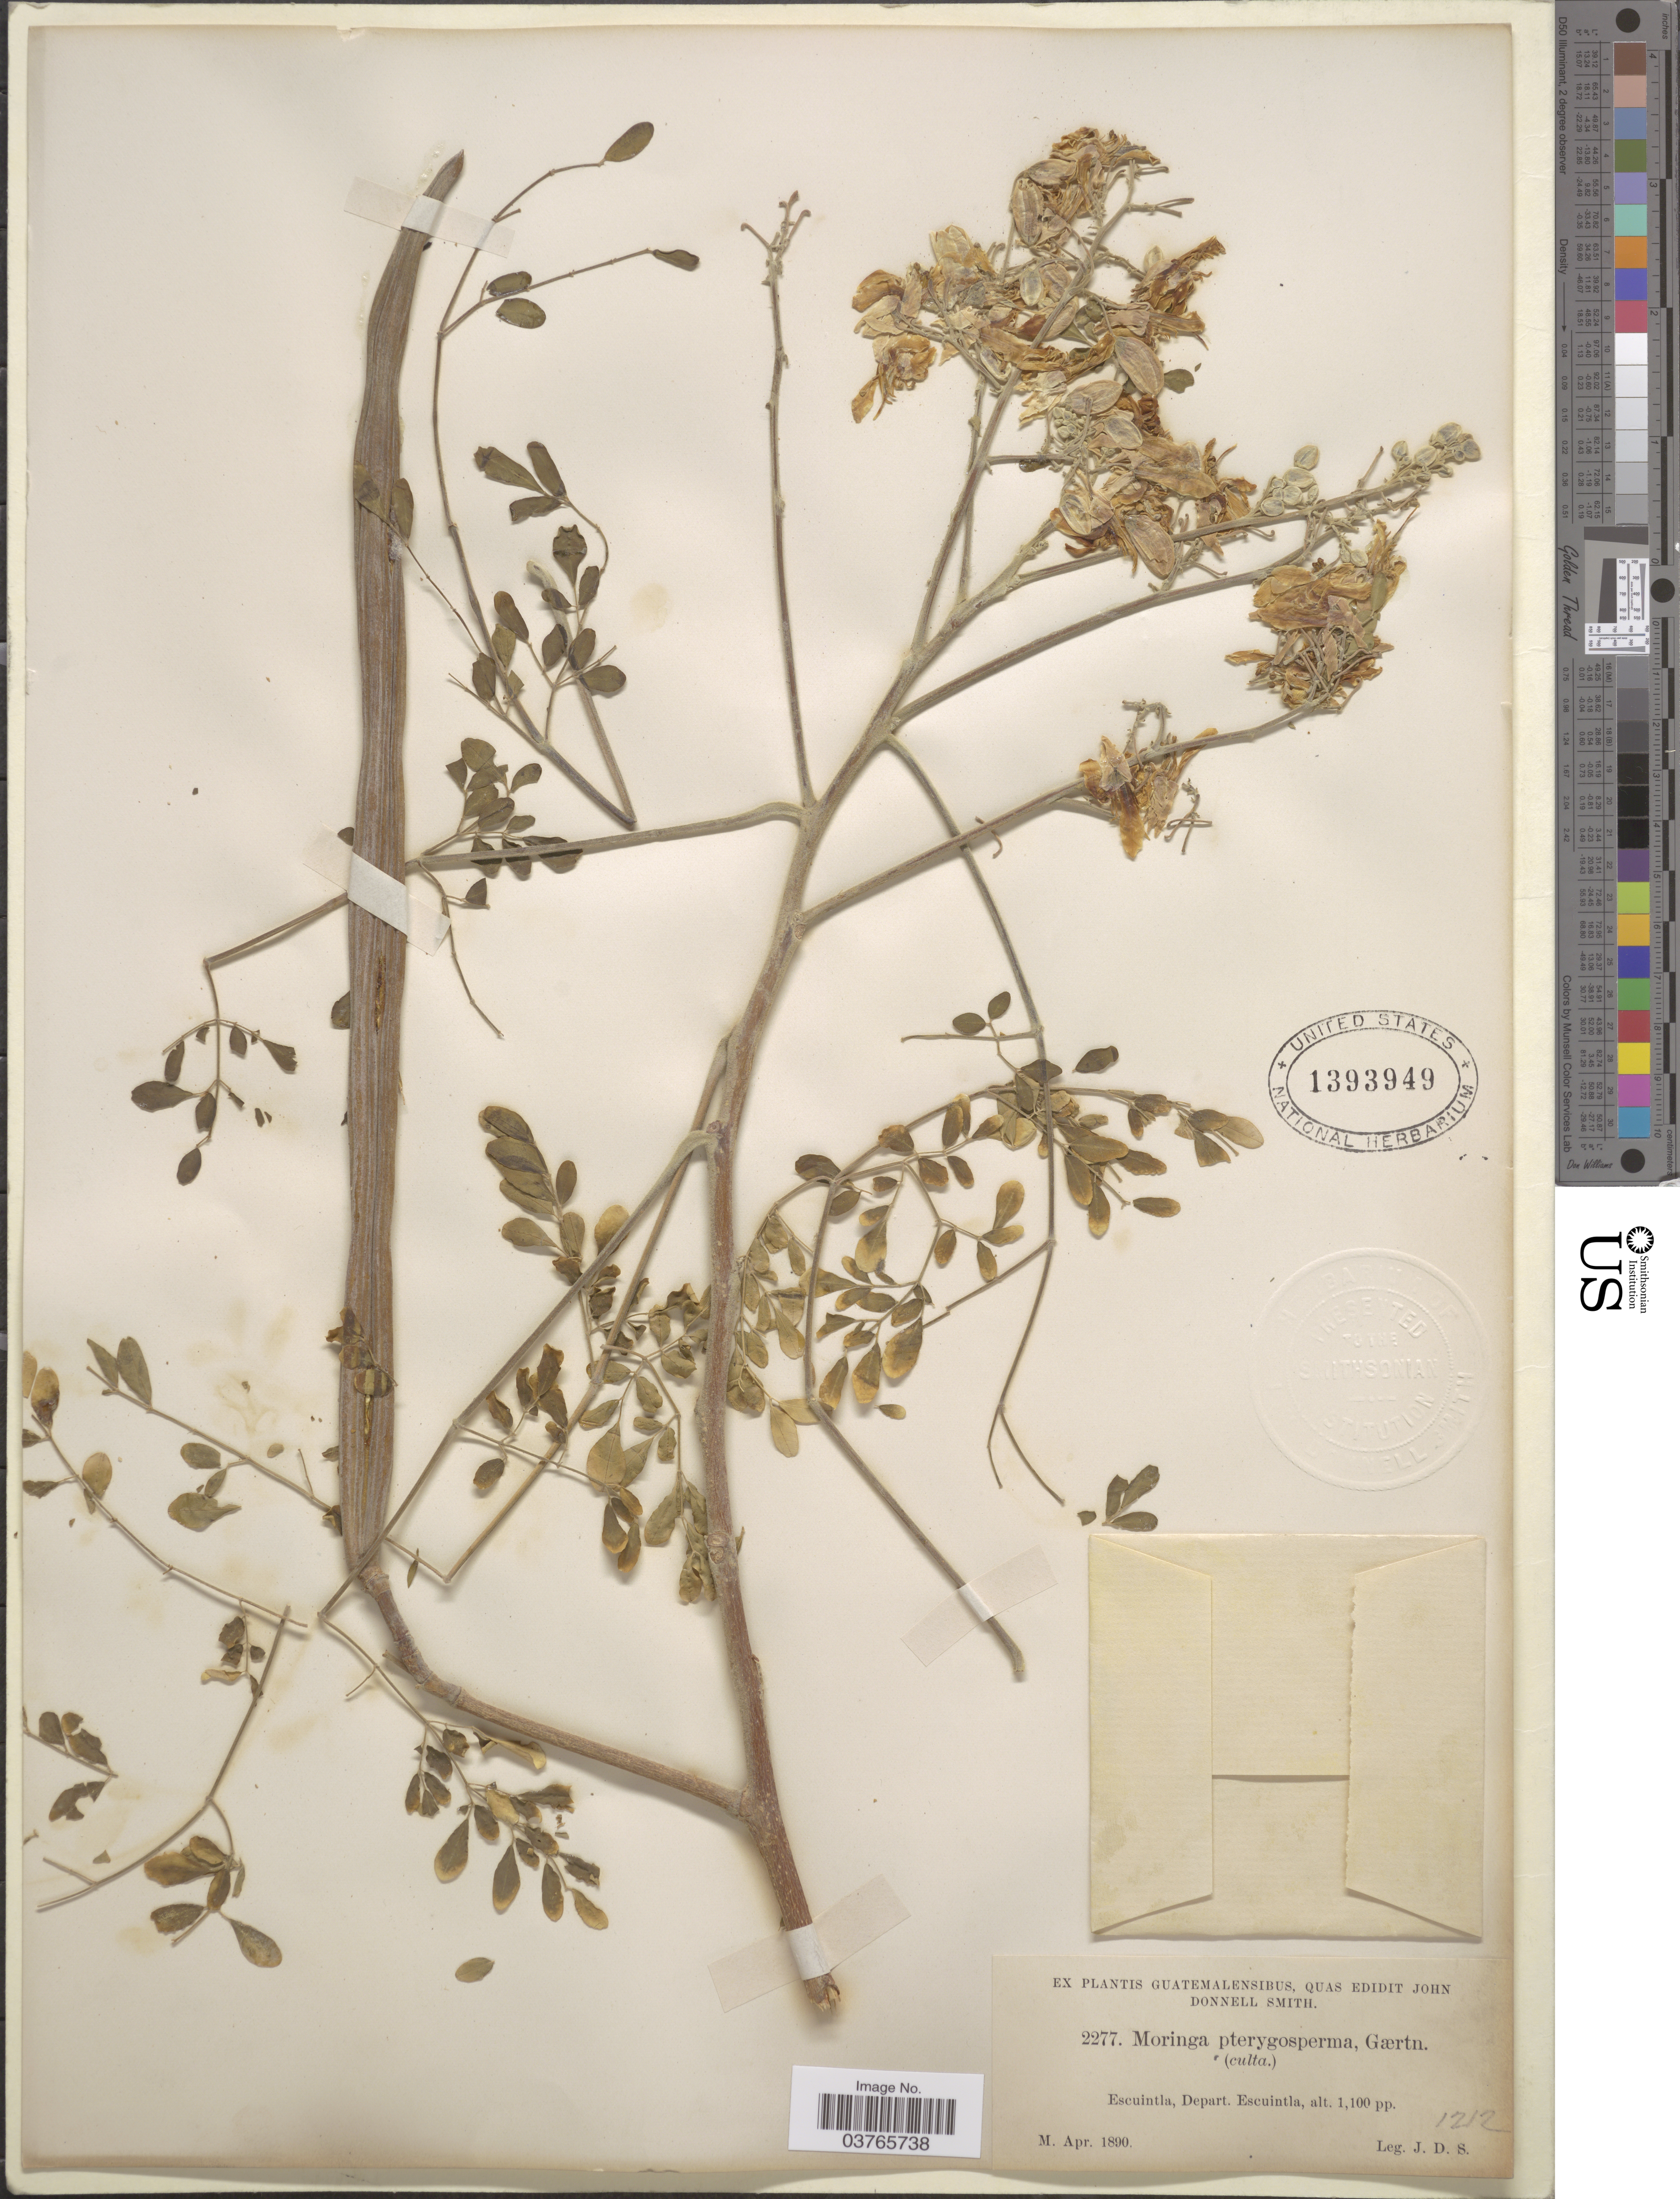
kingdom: Plantae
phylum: Tracheophyta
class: Magnoliopsida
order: Brassicales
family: Moringaceae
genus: Moringa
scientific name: Moringa oleifera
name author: Lam.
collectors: J. Donnell Smith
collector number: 2277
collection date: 1890-04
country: Guatemala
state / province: Escuintla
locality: Depart. Escuintla.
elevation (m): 335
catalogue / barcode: US 1393949